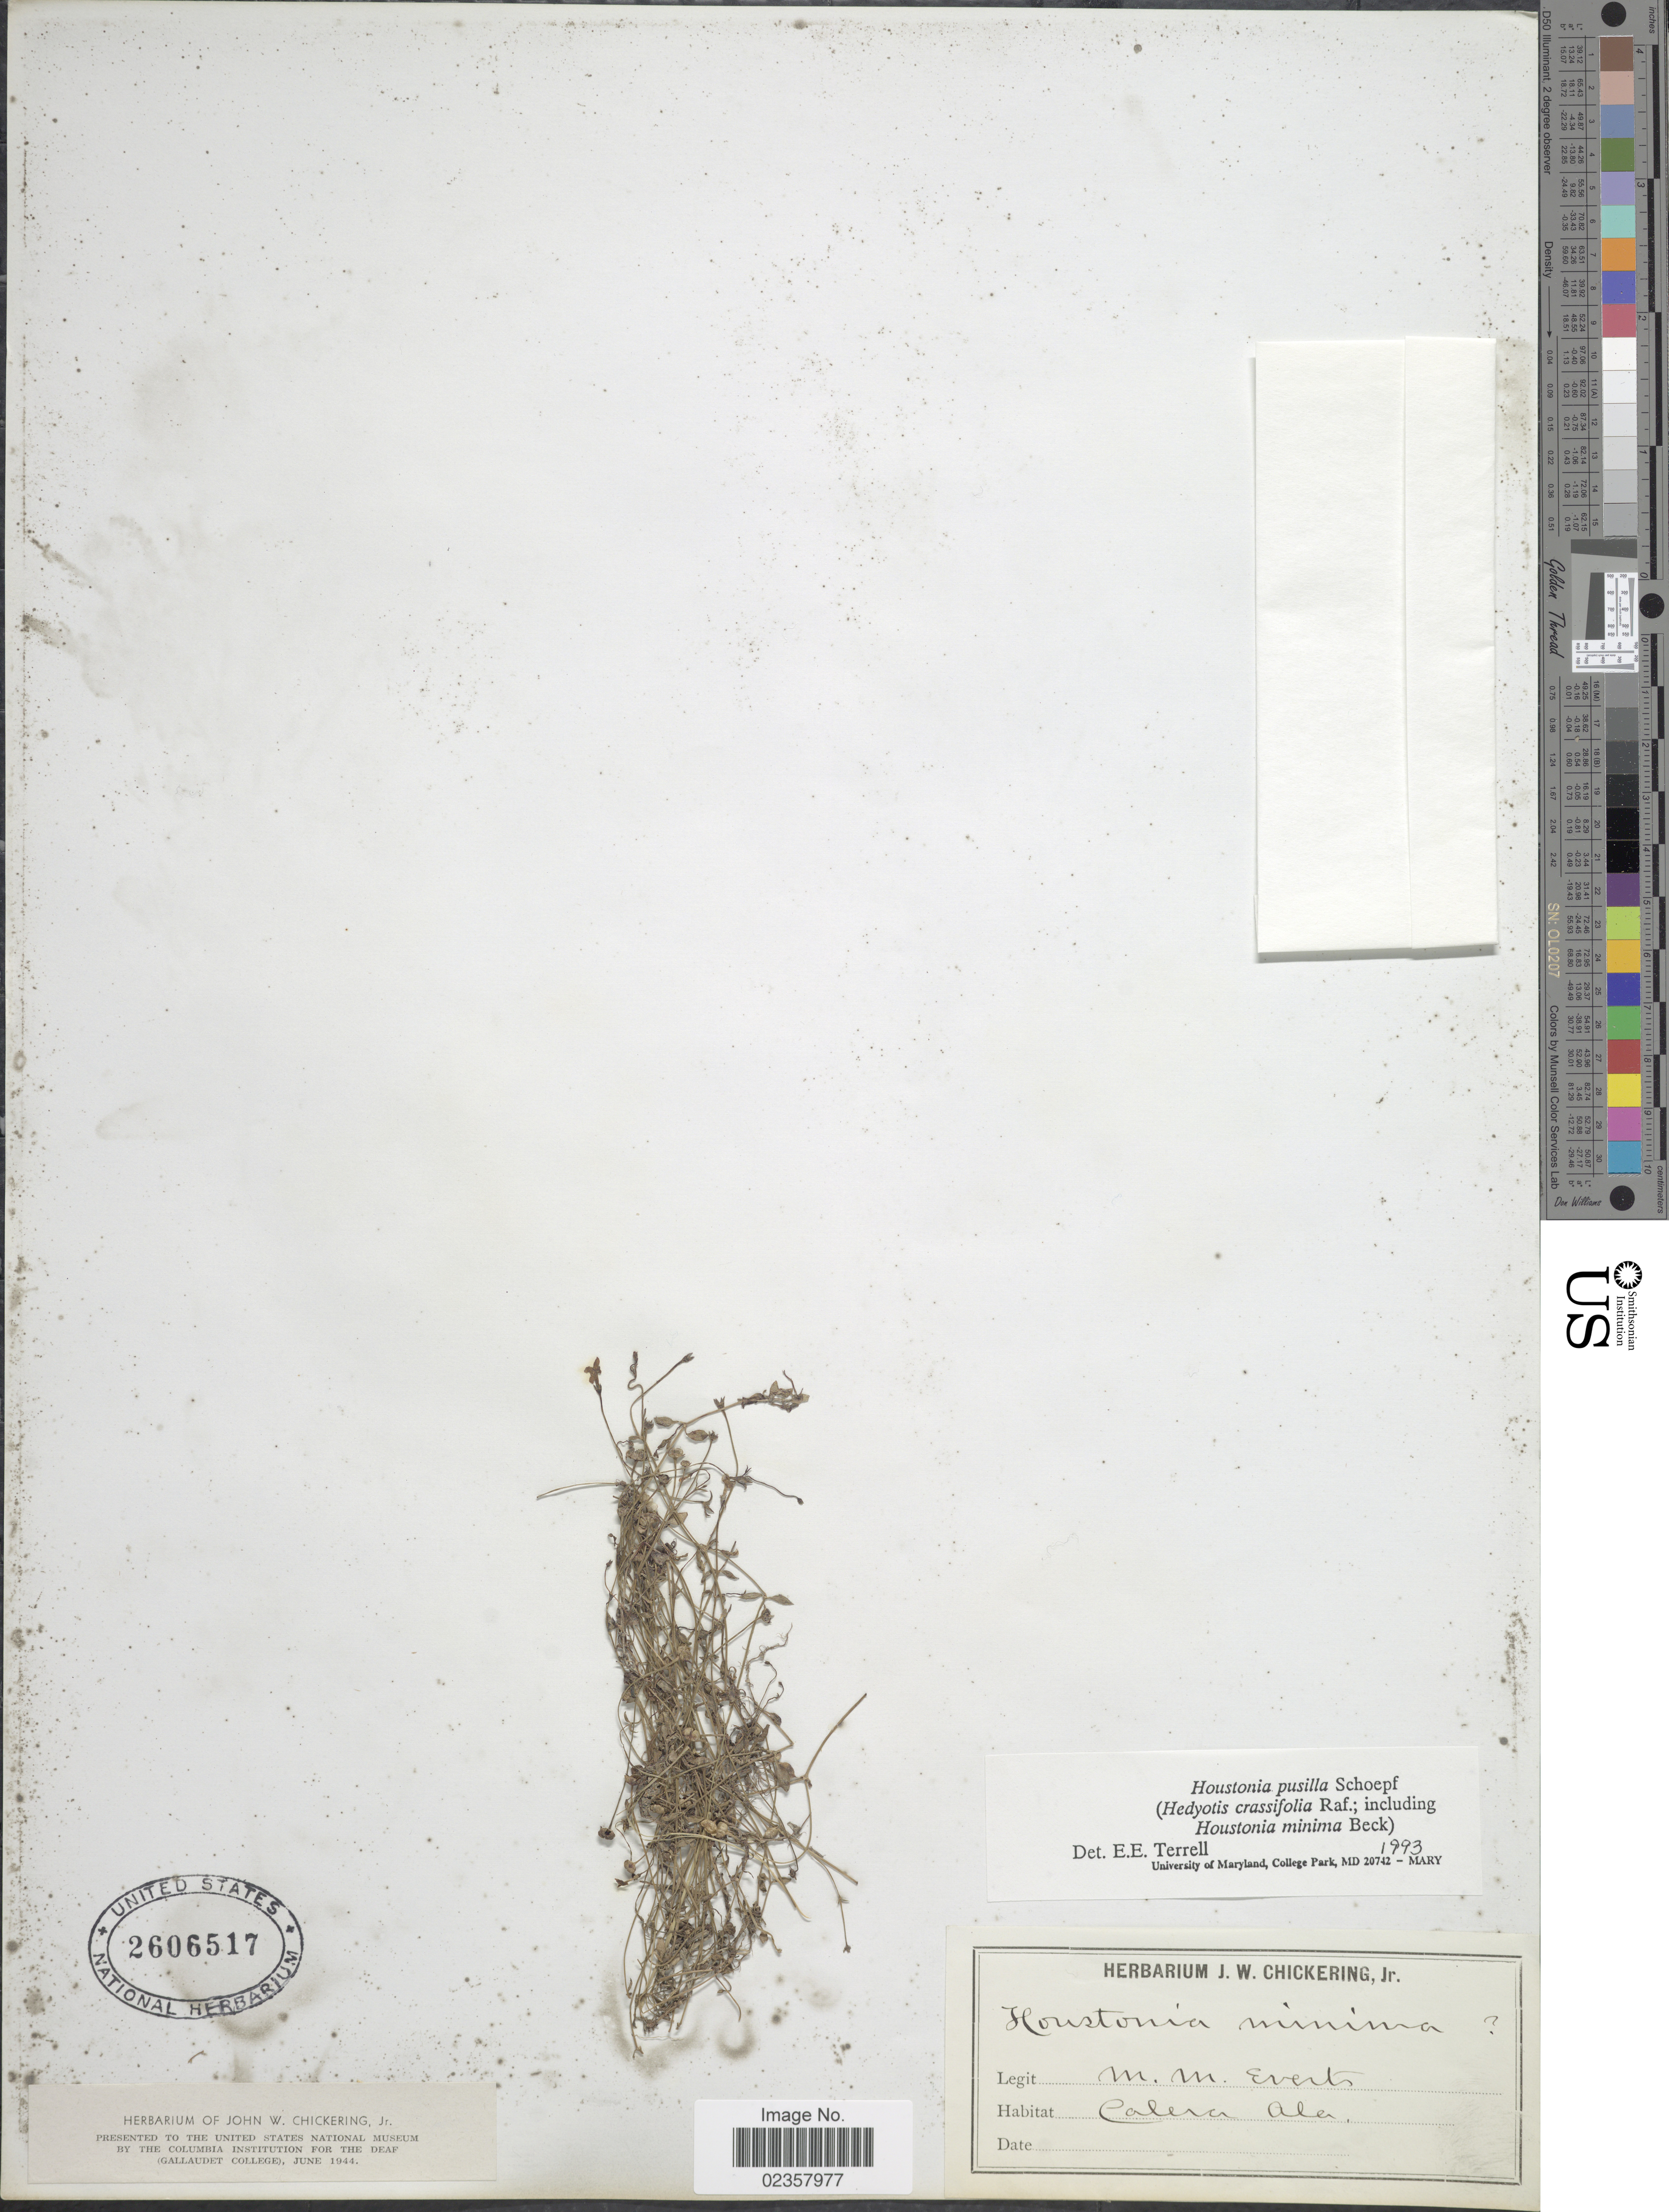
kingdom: Plantae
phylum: Tracheophyta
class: Magnoliopsida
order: Gentianales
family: Rubiaceae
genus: Houstonia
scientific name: Houstonia pusilla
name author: Schoepf.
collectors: M. Everts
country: United States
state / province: Alabama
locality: Calera. Ala.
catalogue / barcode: US 2606517